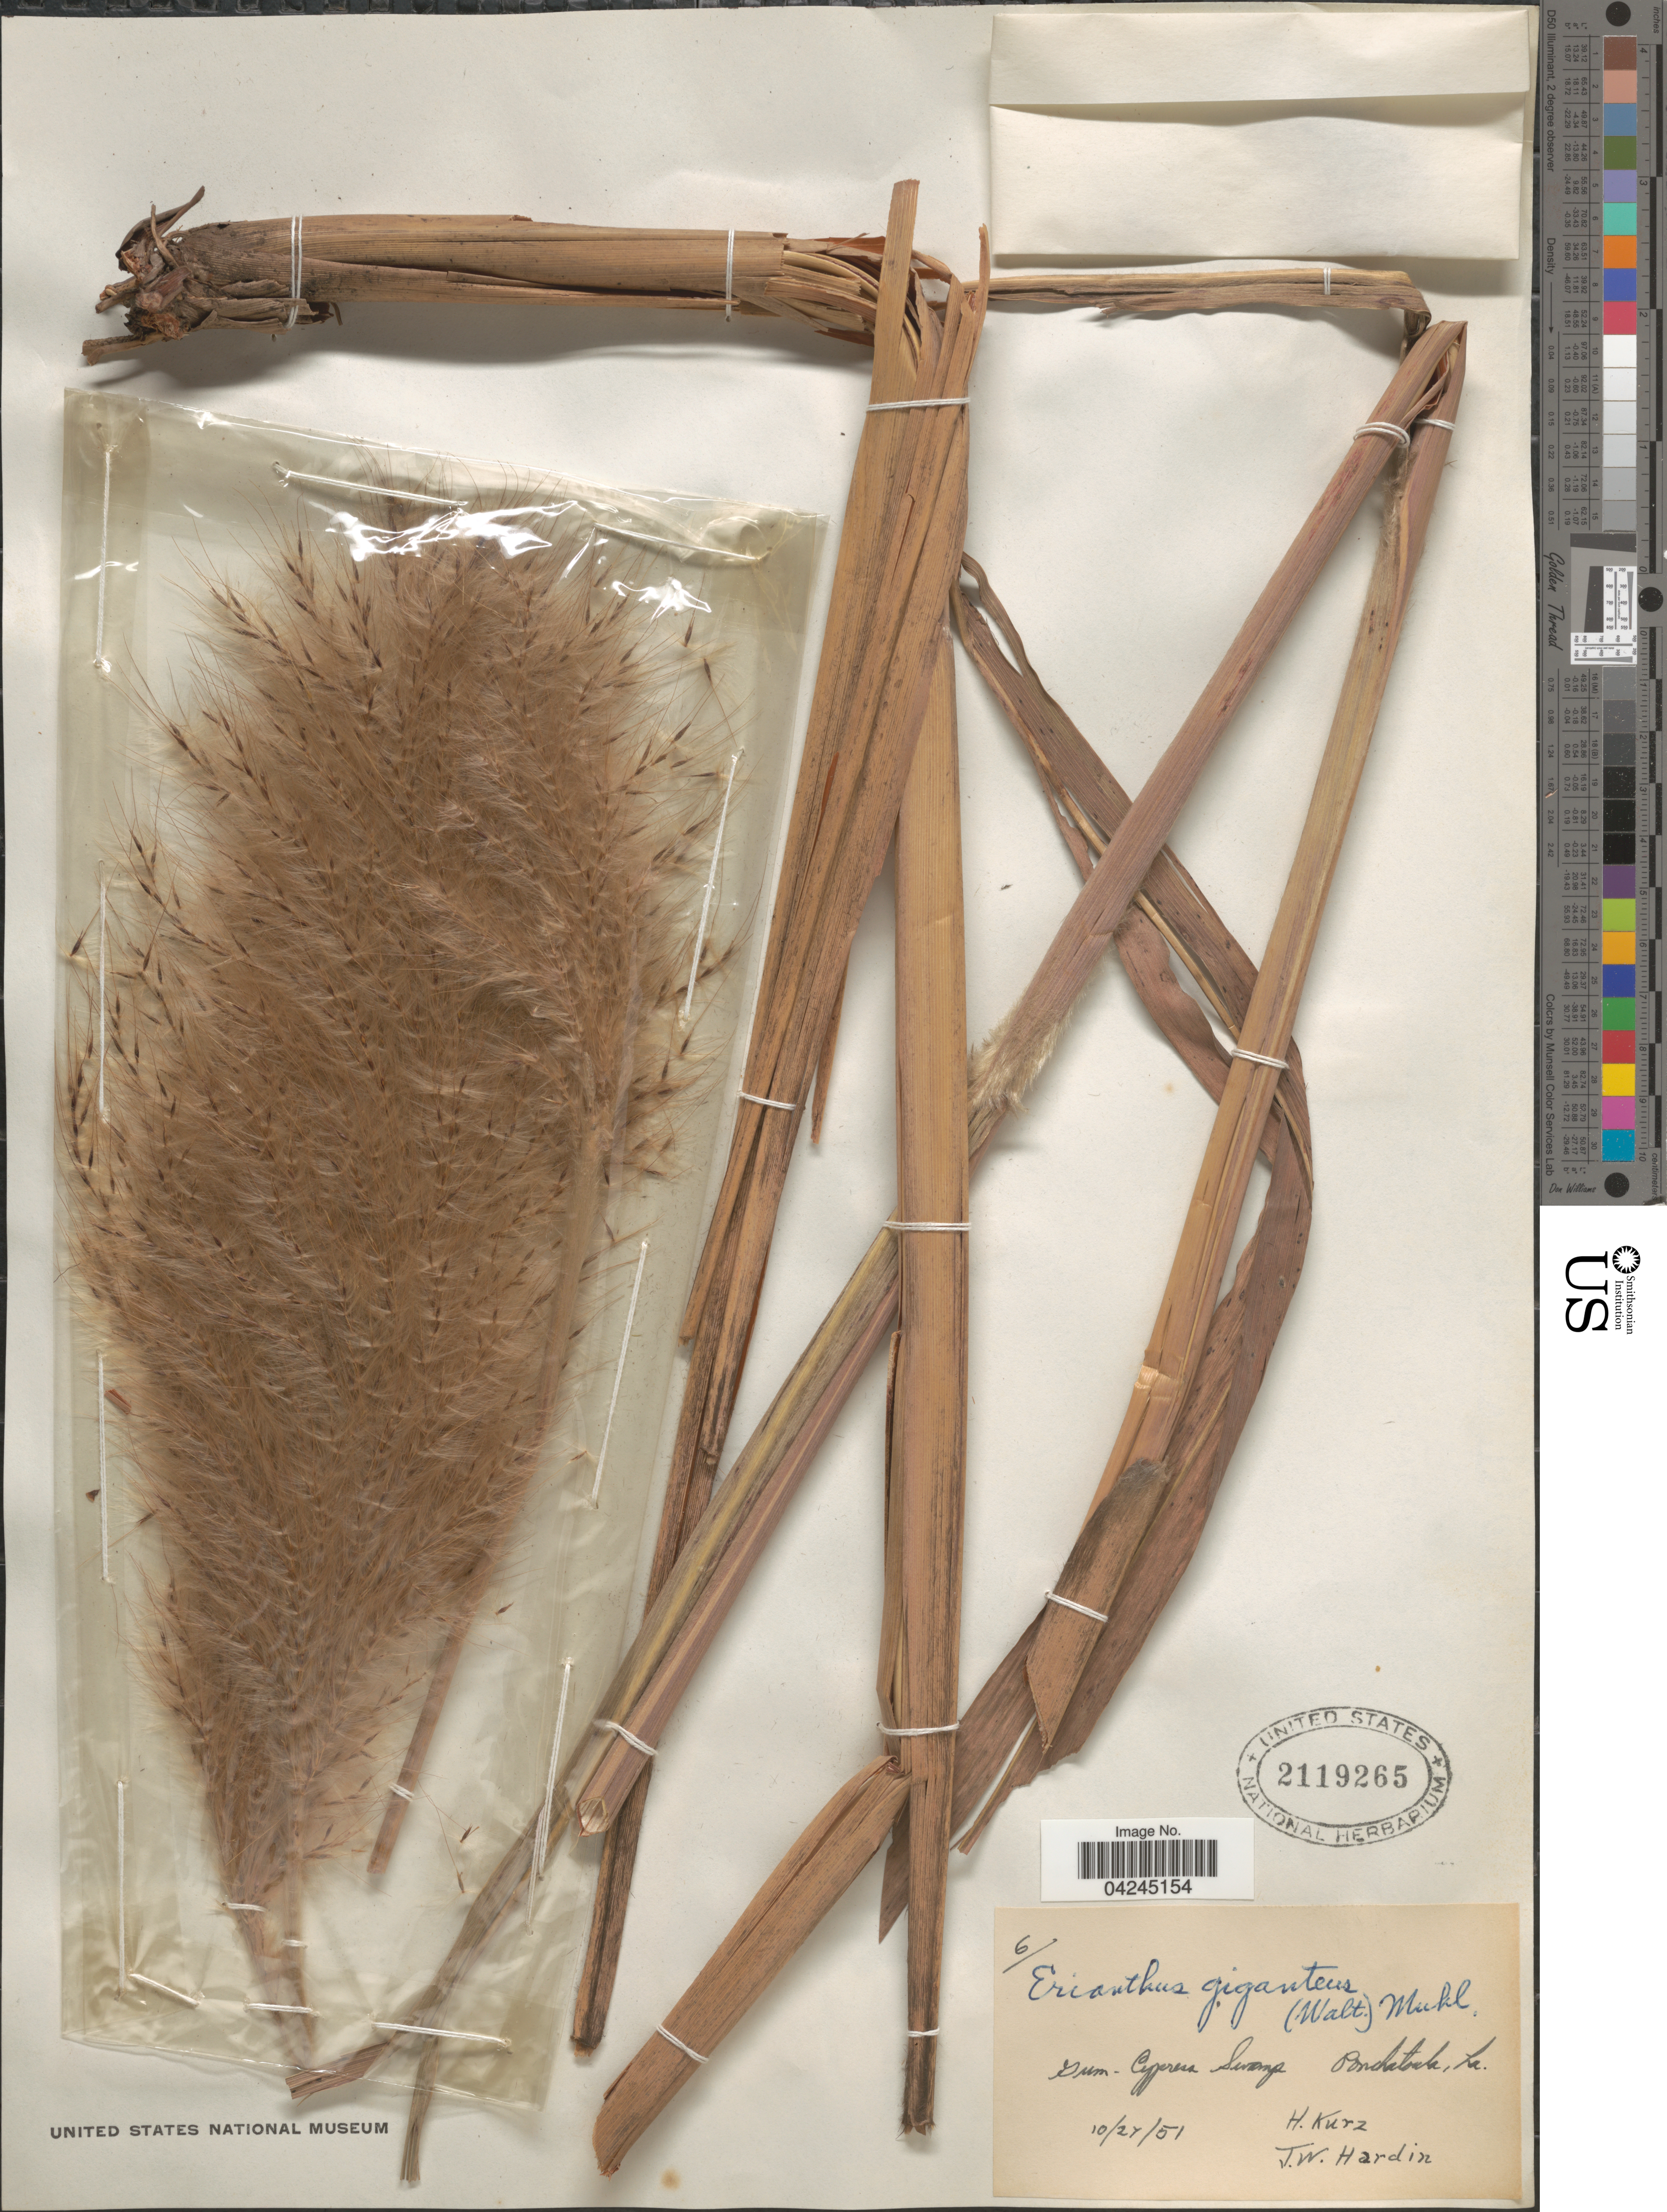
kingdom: Plantae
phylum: Tracheophyta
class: Liliopsida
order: Poales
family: Poaceae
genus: Erianthus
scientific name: Erianthus giganteus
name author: (Walter) P. Beauv.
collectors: H. Kurz & J. Hardin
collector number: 6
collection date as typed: Transcribed d/m/y: 27/10/51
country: United States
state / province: Louisiana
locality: Gum-Cypress Swamp. Ponchatoula.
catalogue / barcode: US 2119265